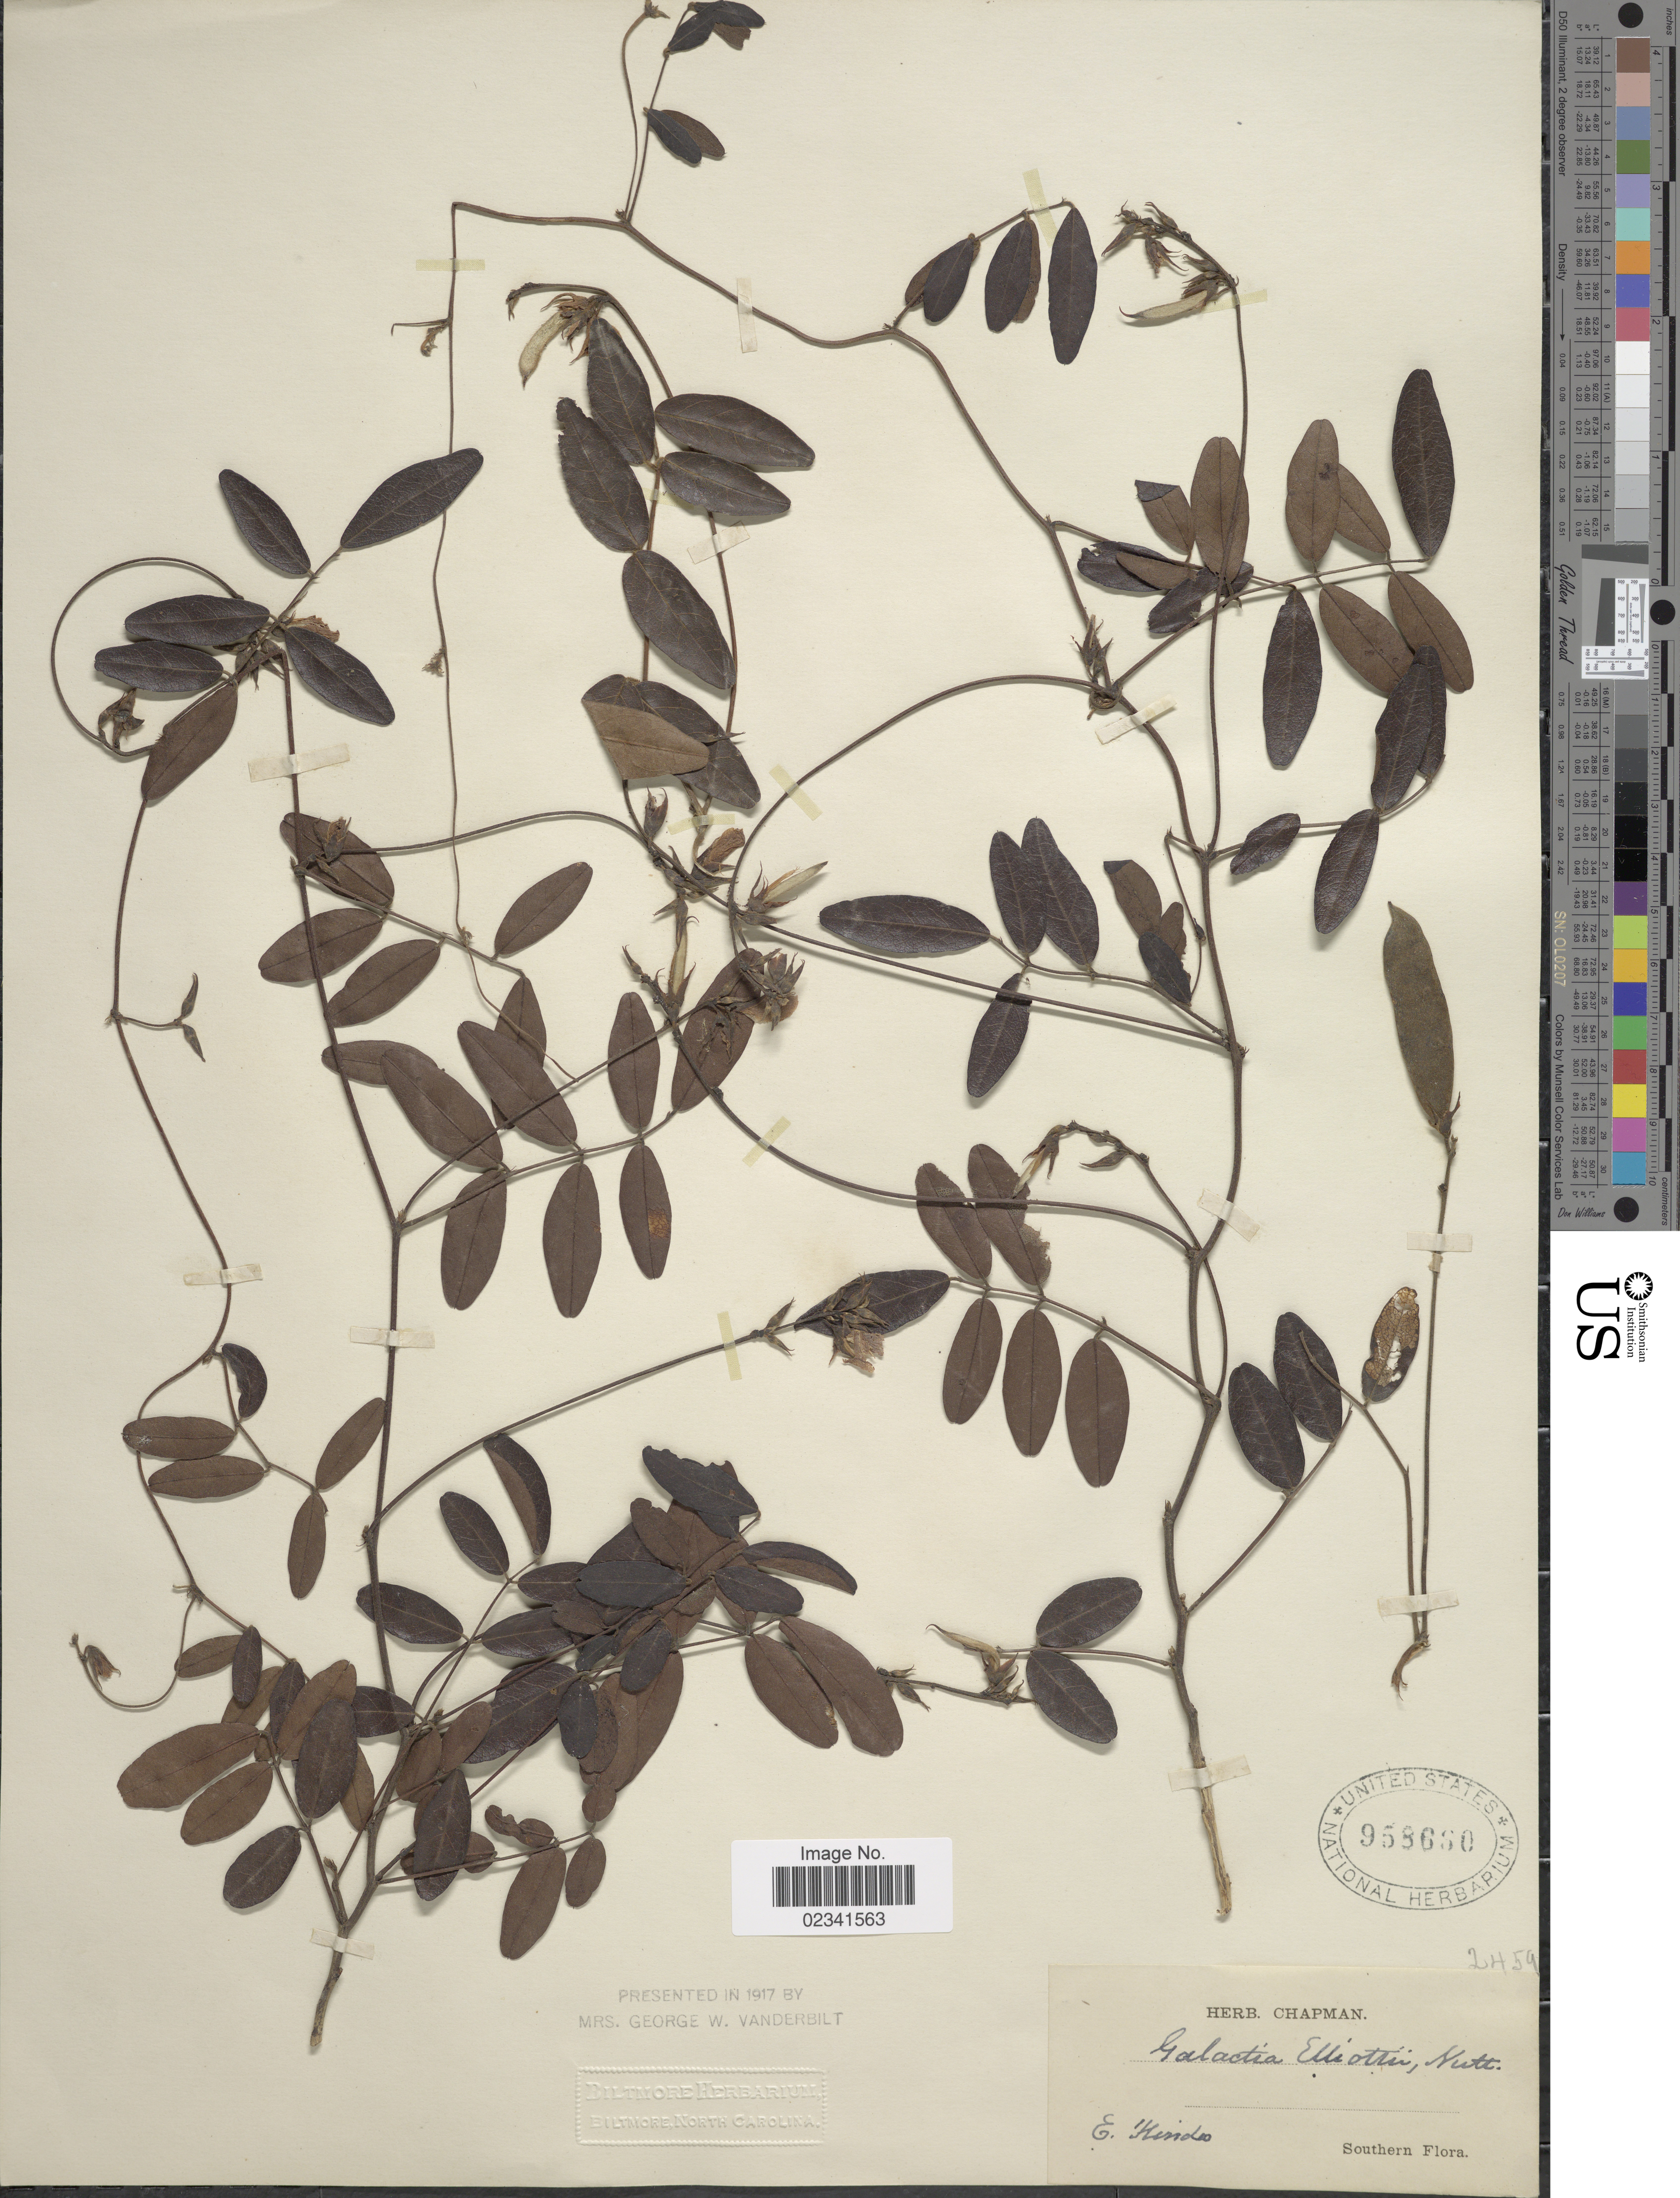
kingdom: Plantae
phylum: Tracheophyta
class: Magnoliopsida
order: Fabales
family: Fabaceae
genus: Galactia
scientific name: Galactia elliottii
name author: Nutt.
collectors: ex herb. Chapman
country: United States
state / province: Florida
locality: E. Florida, Southern Flora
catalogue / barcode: US 958660